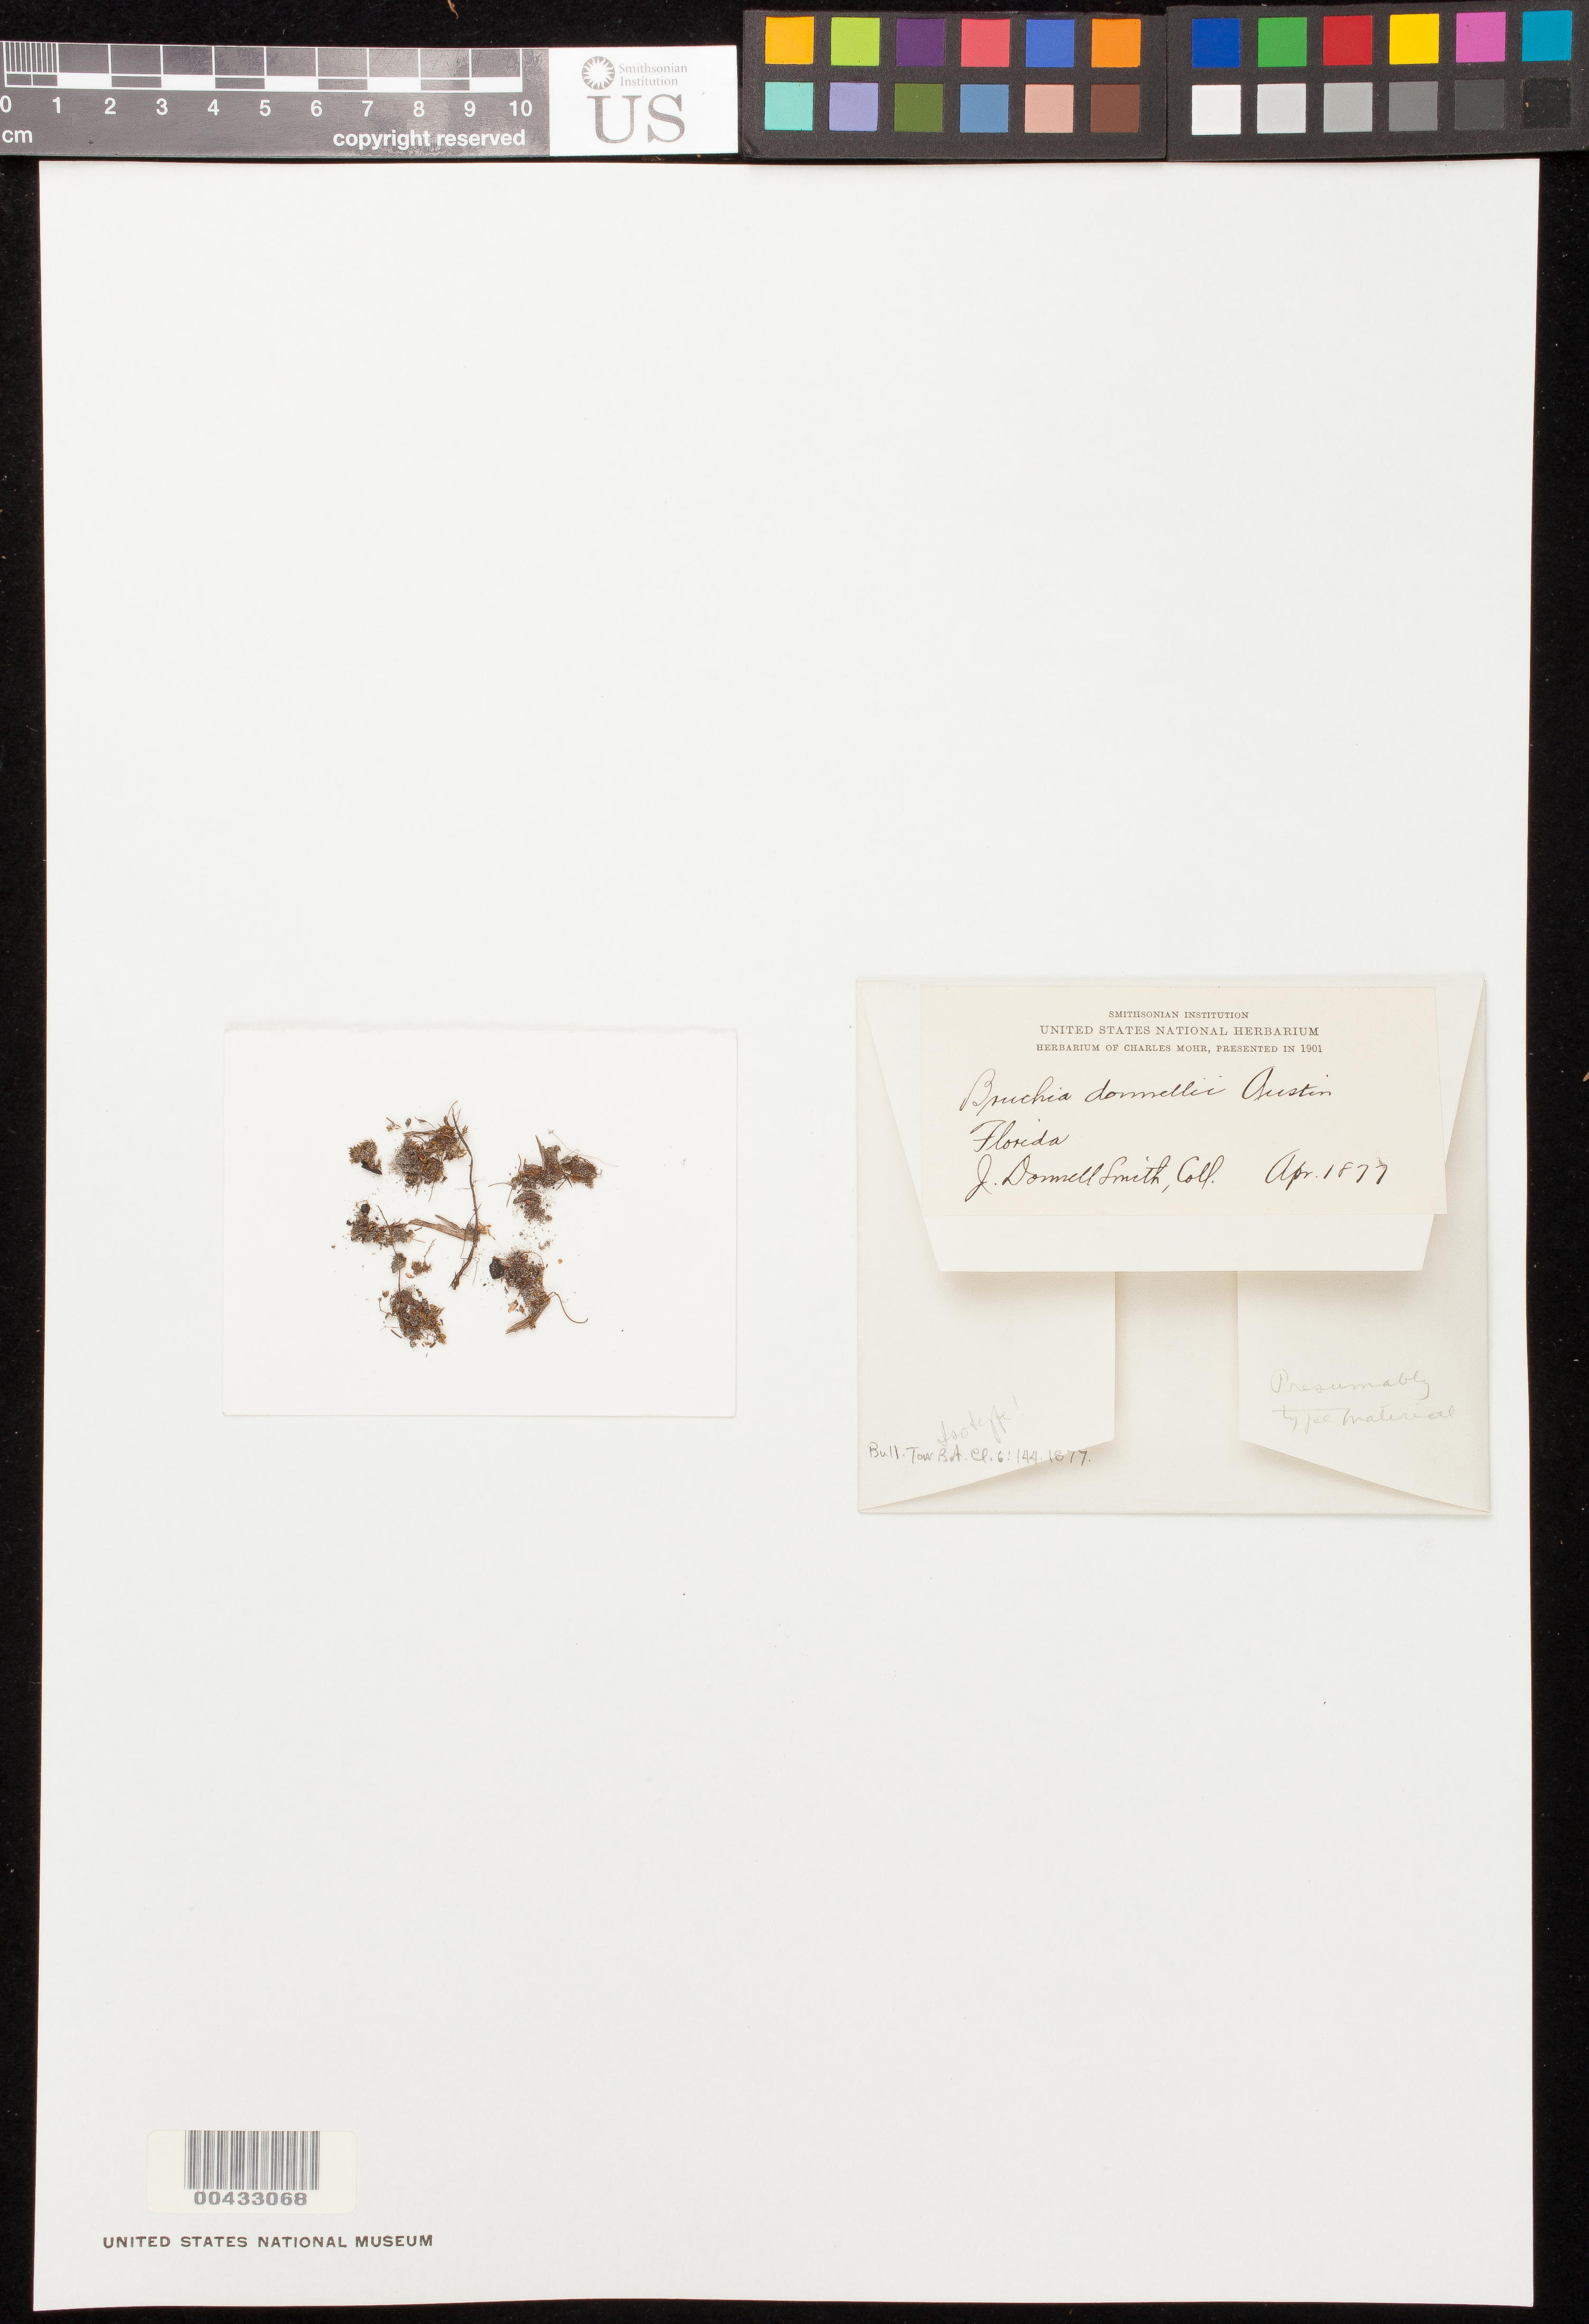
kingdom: Plantae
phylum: Bryophyta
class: Bryopsida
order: Dicranales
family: Bruchiaceae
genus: Bruchia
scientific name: Bruchia donnellii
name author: Austin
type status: Isotype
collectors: J. Donnell Smith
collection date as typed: Apr 1877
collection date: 1877-04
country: United States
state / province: Florida